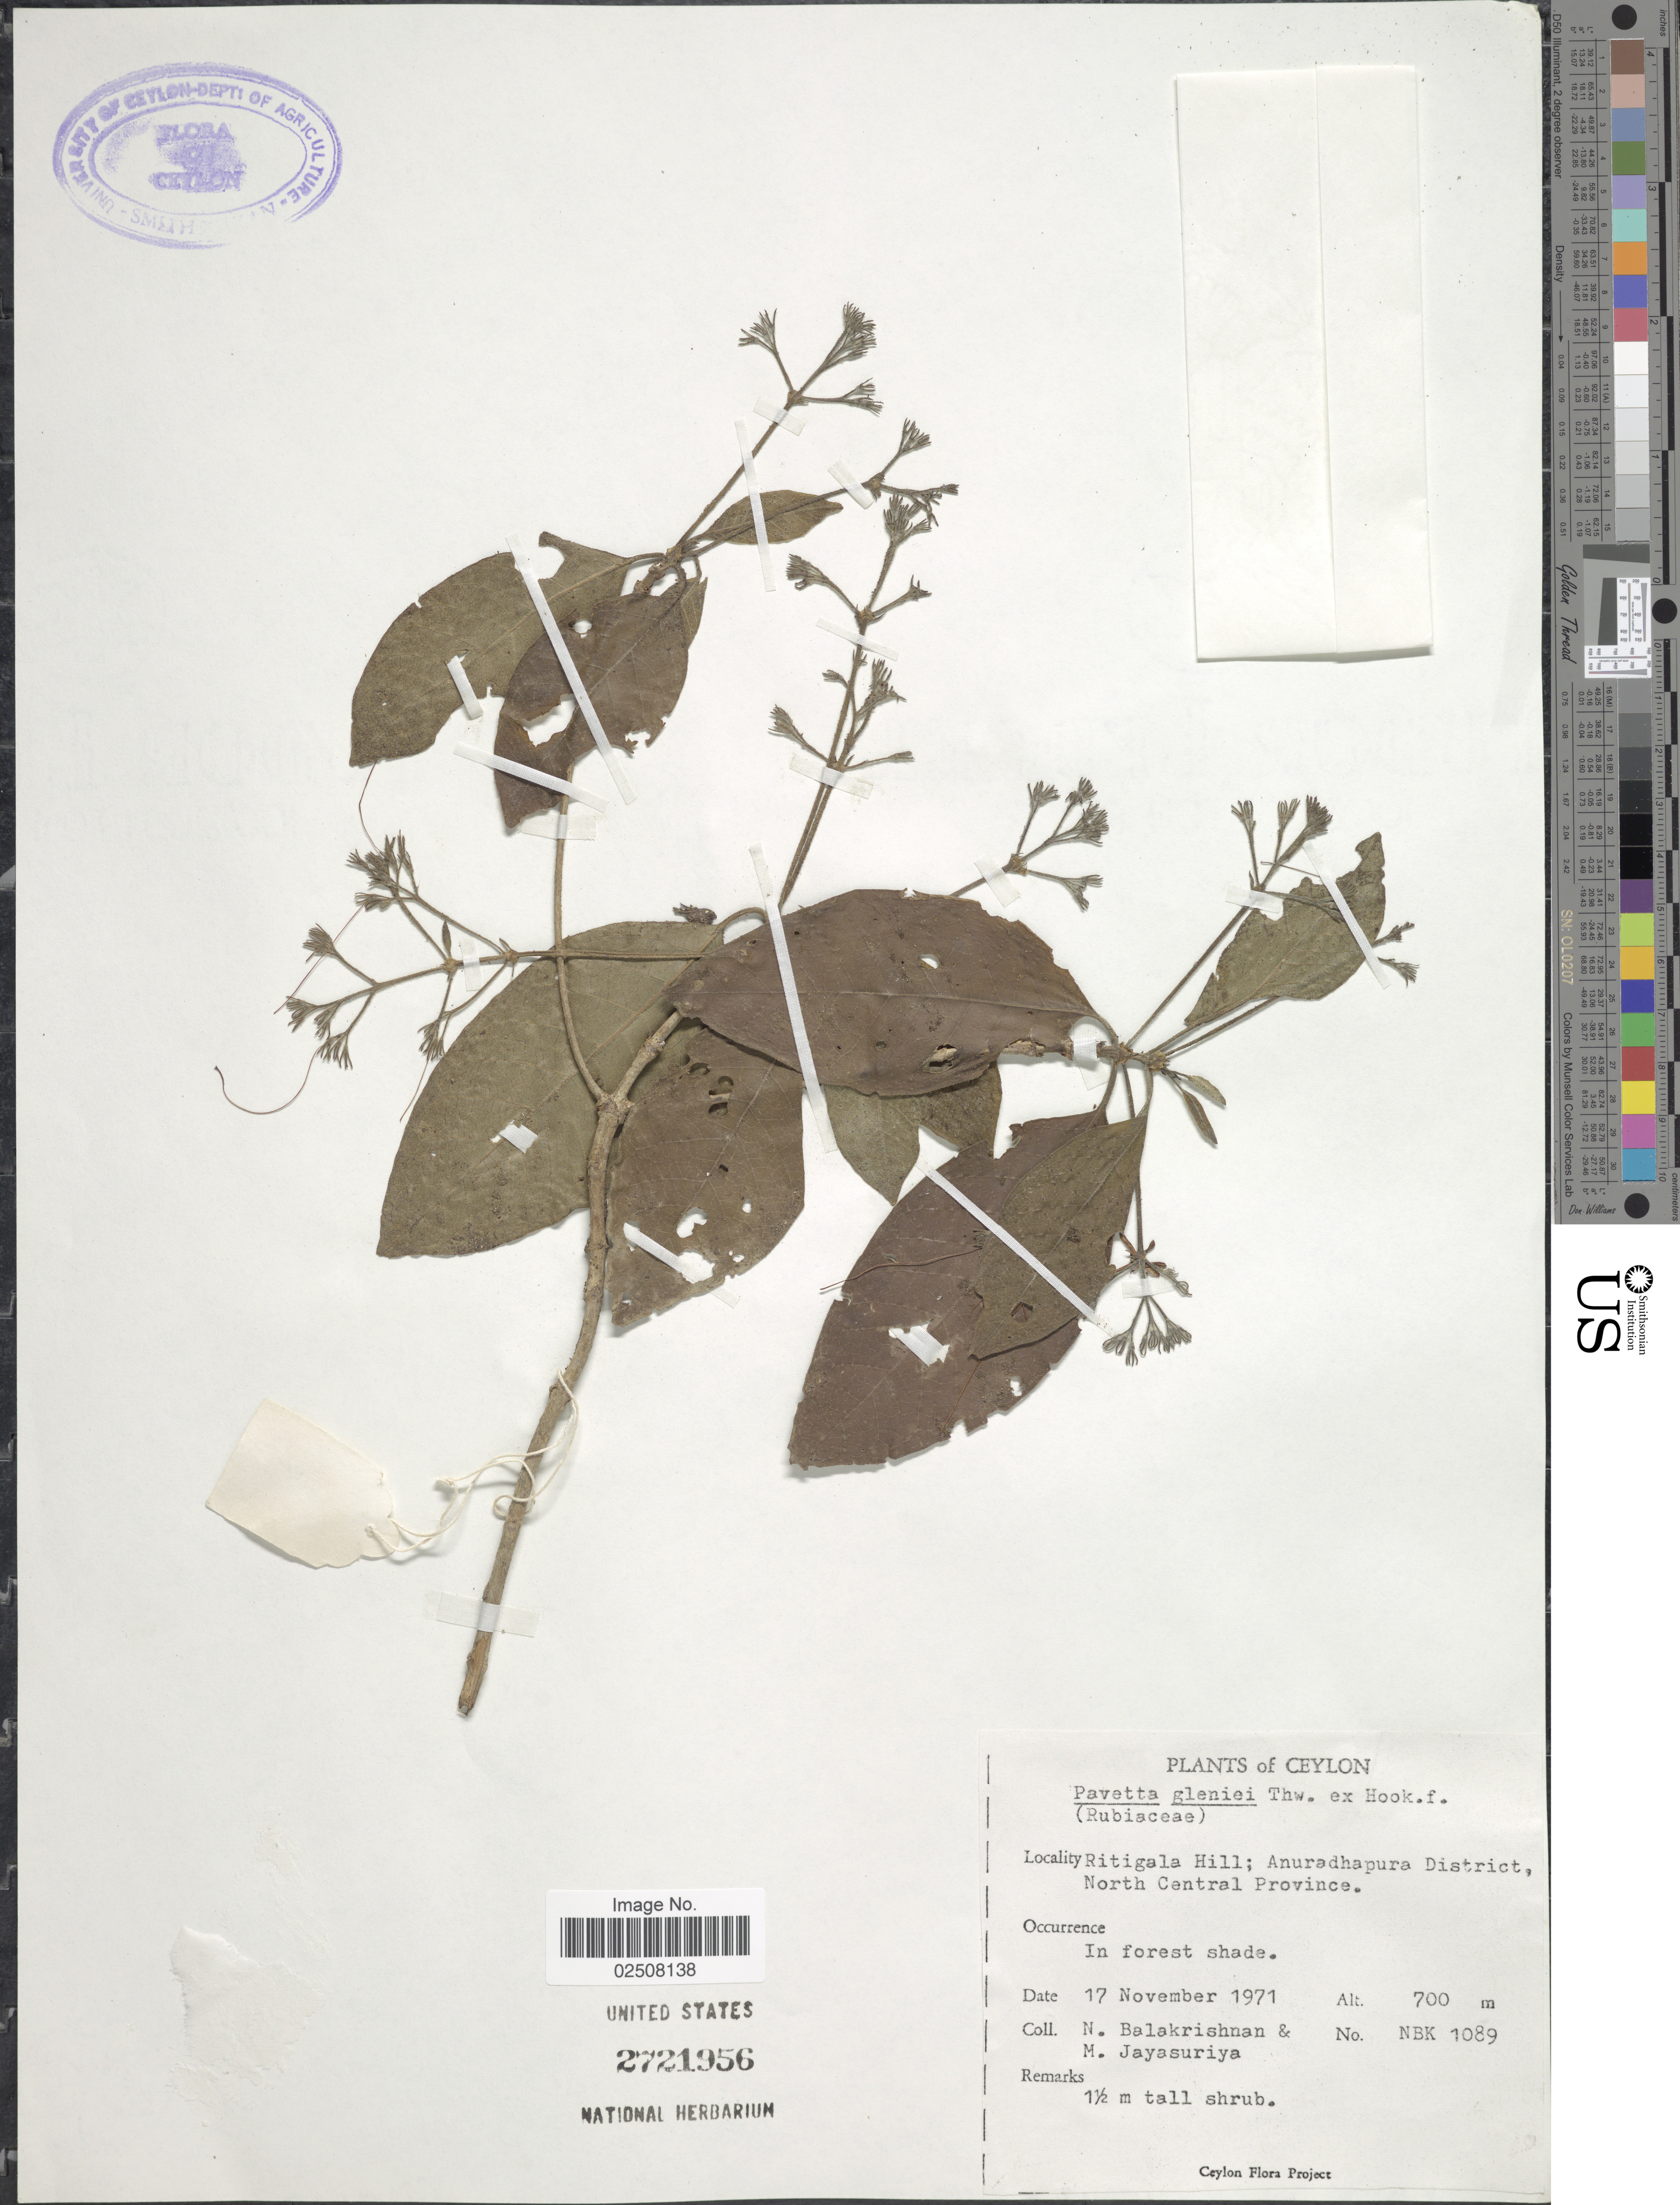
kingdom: Plantae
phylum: Tracheophyta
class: Magnoliopsida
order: Gentianales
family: Rubiaceae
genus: Pavetta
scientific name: Pavetta gleniei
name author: Thwaites ex Hook. f.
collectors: N. Balakrishnan & M. Jayasuriya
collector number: NBK 1089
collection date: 1971-11-17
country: Sri Lanka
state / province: North Central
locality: Ceylon, Ritigala Hill; Anuradhapura District, In forest shade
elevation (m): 700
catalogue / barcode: US 2721956